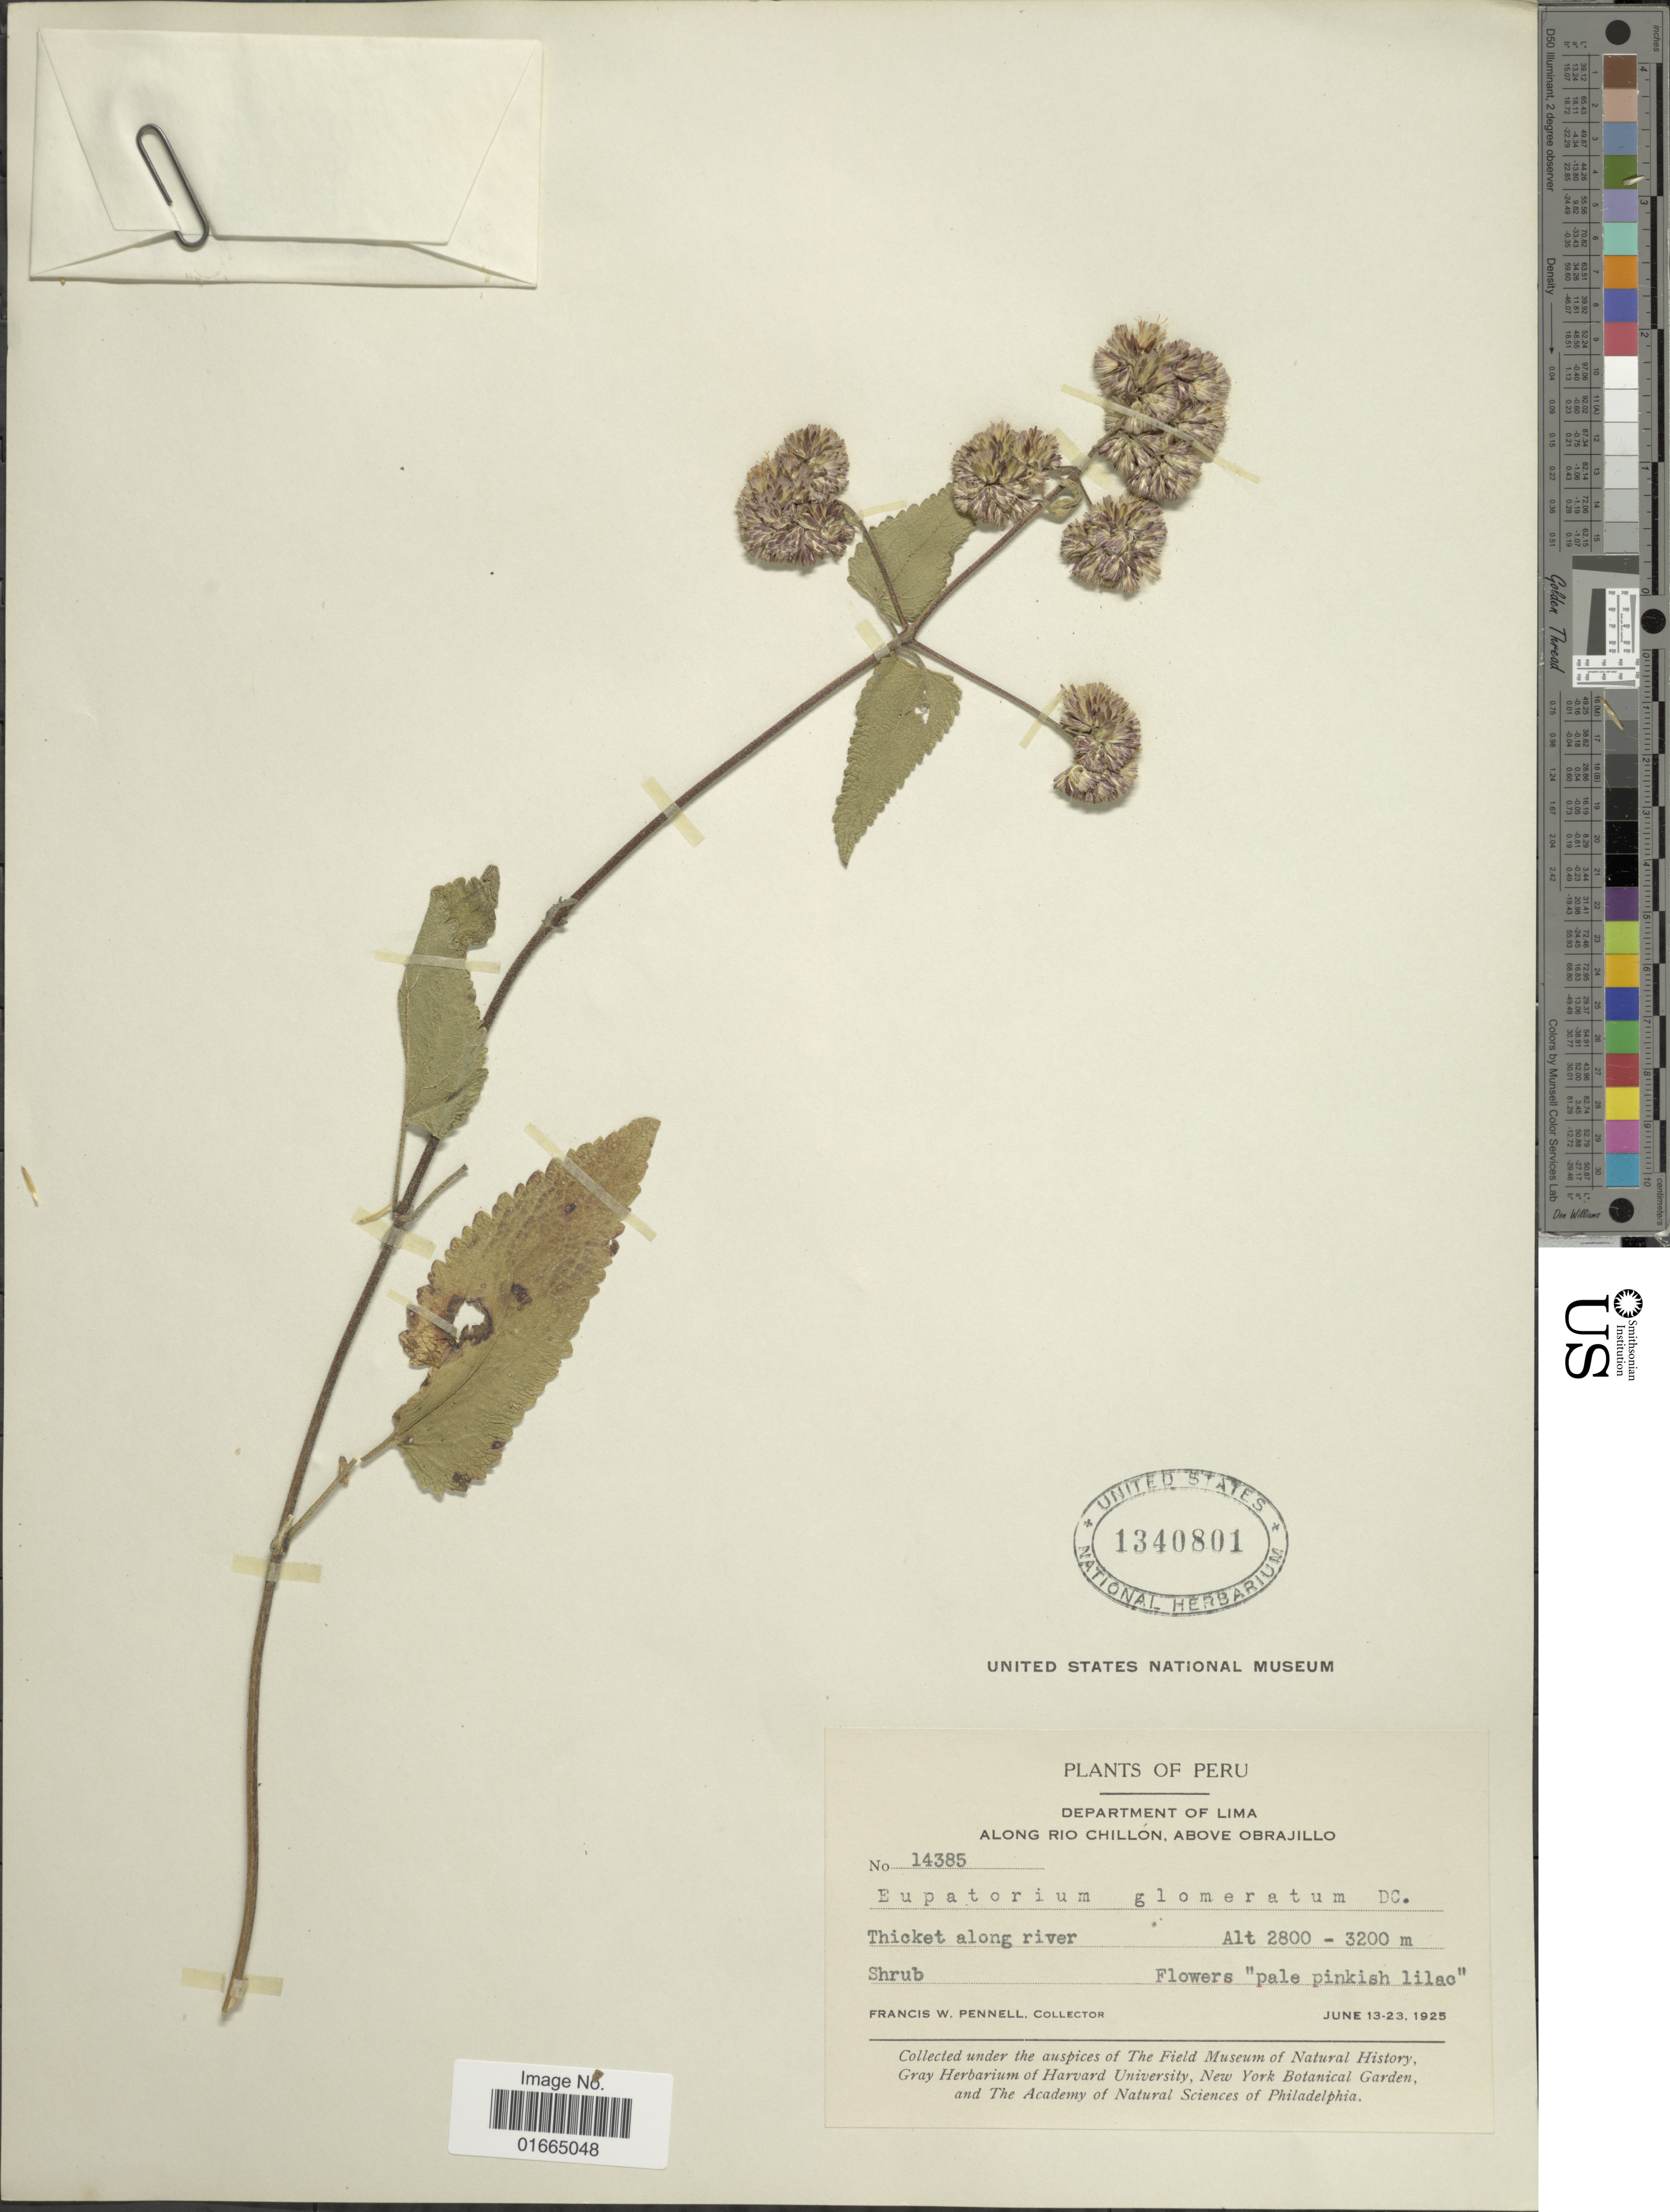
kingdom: Plantae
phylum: Tracheophyta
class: Magnoliopsida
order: Asterales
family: Asteraceae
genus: Cronquistianthus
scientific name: Cronquistianthus glomeratus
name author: (DC.) R.M. King & H. Rob.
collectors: F. W. Pennell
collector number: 14385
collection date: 1925-06-13/1925-06-23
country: Peru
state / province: Lima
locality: Department of Lima. Along Rio Chillon, above Obrajillo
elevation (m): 2800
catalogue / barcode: US 1340801